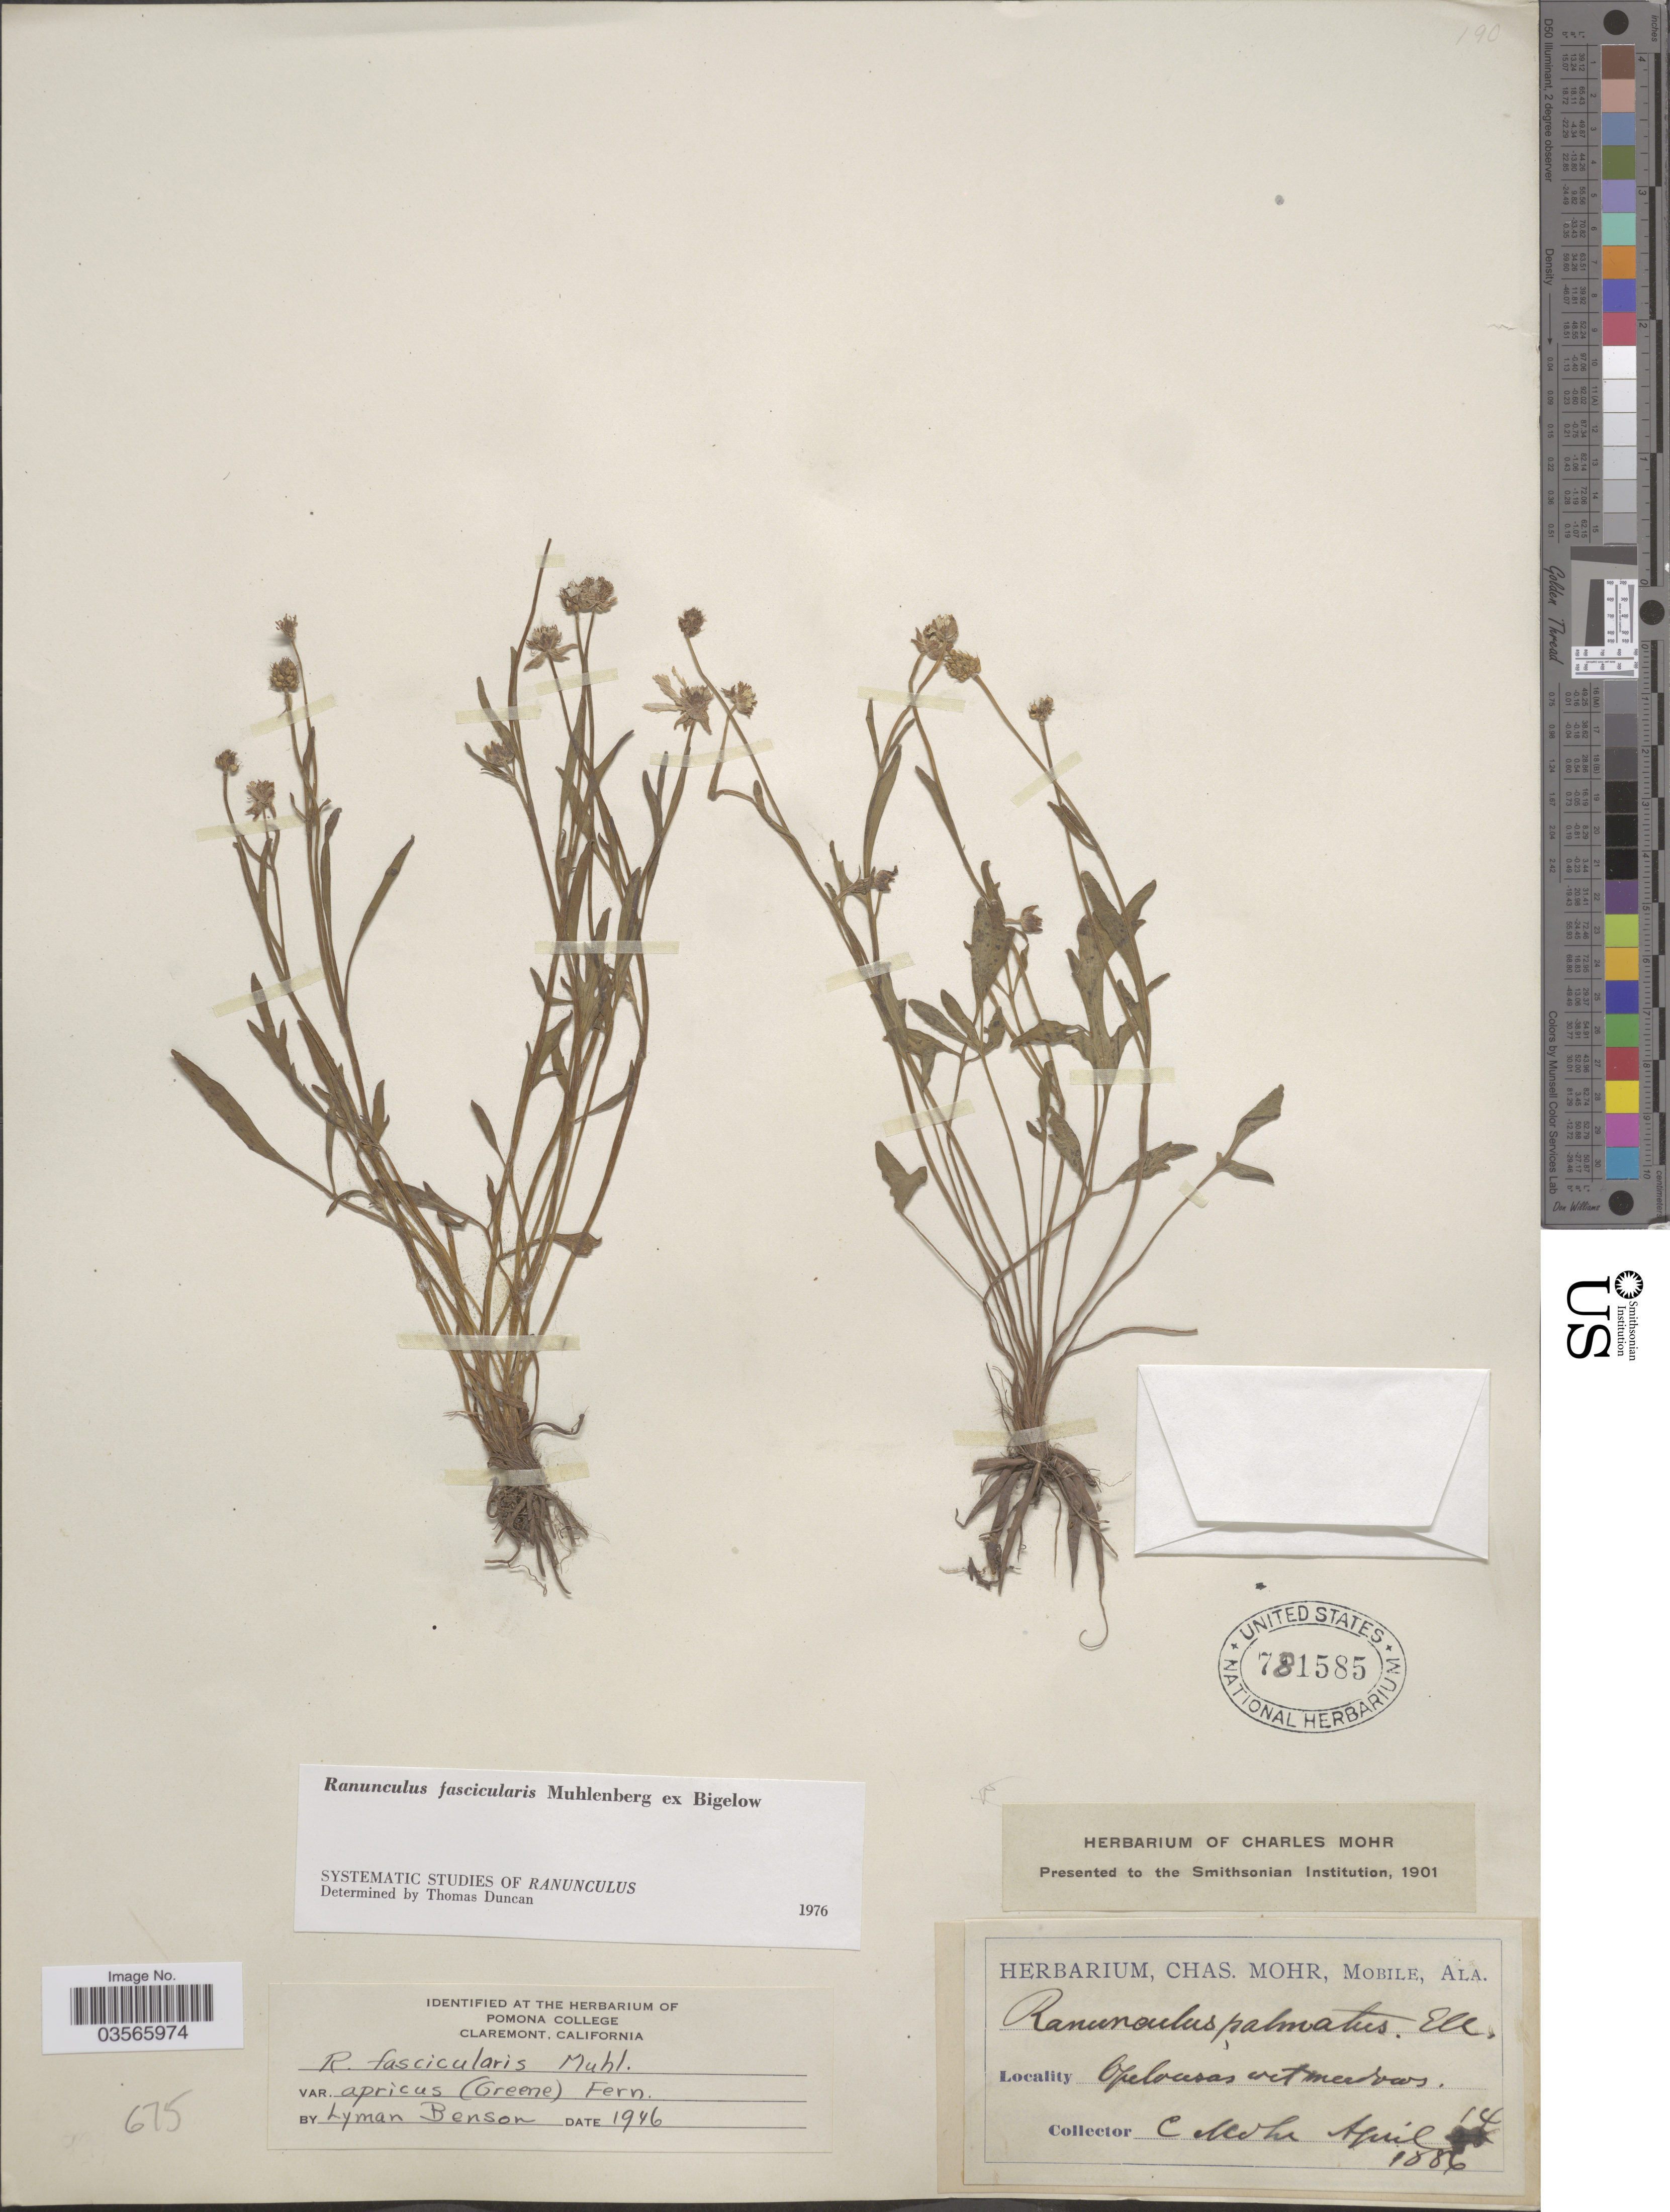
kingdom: Plantae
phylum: Tracheophyta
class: Magnoliopsida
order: Ranunculales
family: Ranunculaceae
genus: Ranunculus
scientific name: Ranunculus fascicularis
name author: Muhl. ex Bigelow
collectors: Mohr, C. T. (herbarium)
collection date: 1886-04-14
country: United States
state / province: Alabama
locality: Opelousas wet meadows.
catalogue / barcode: US 781585